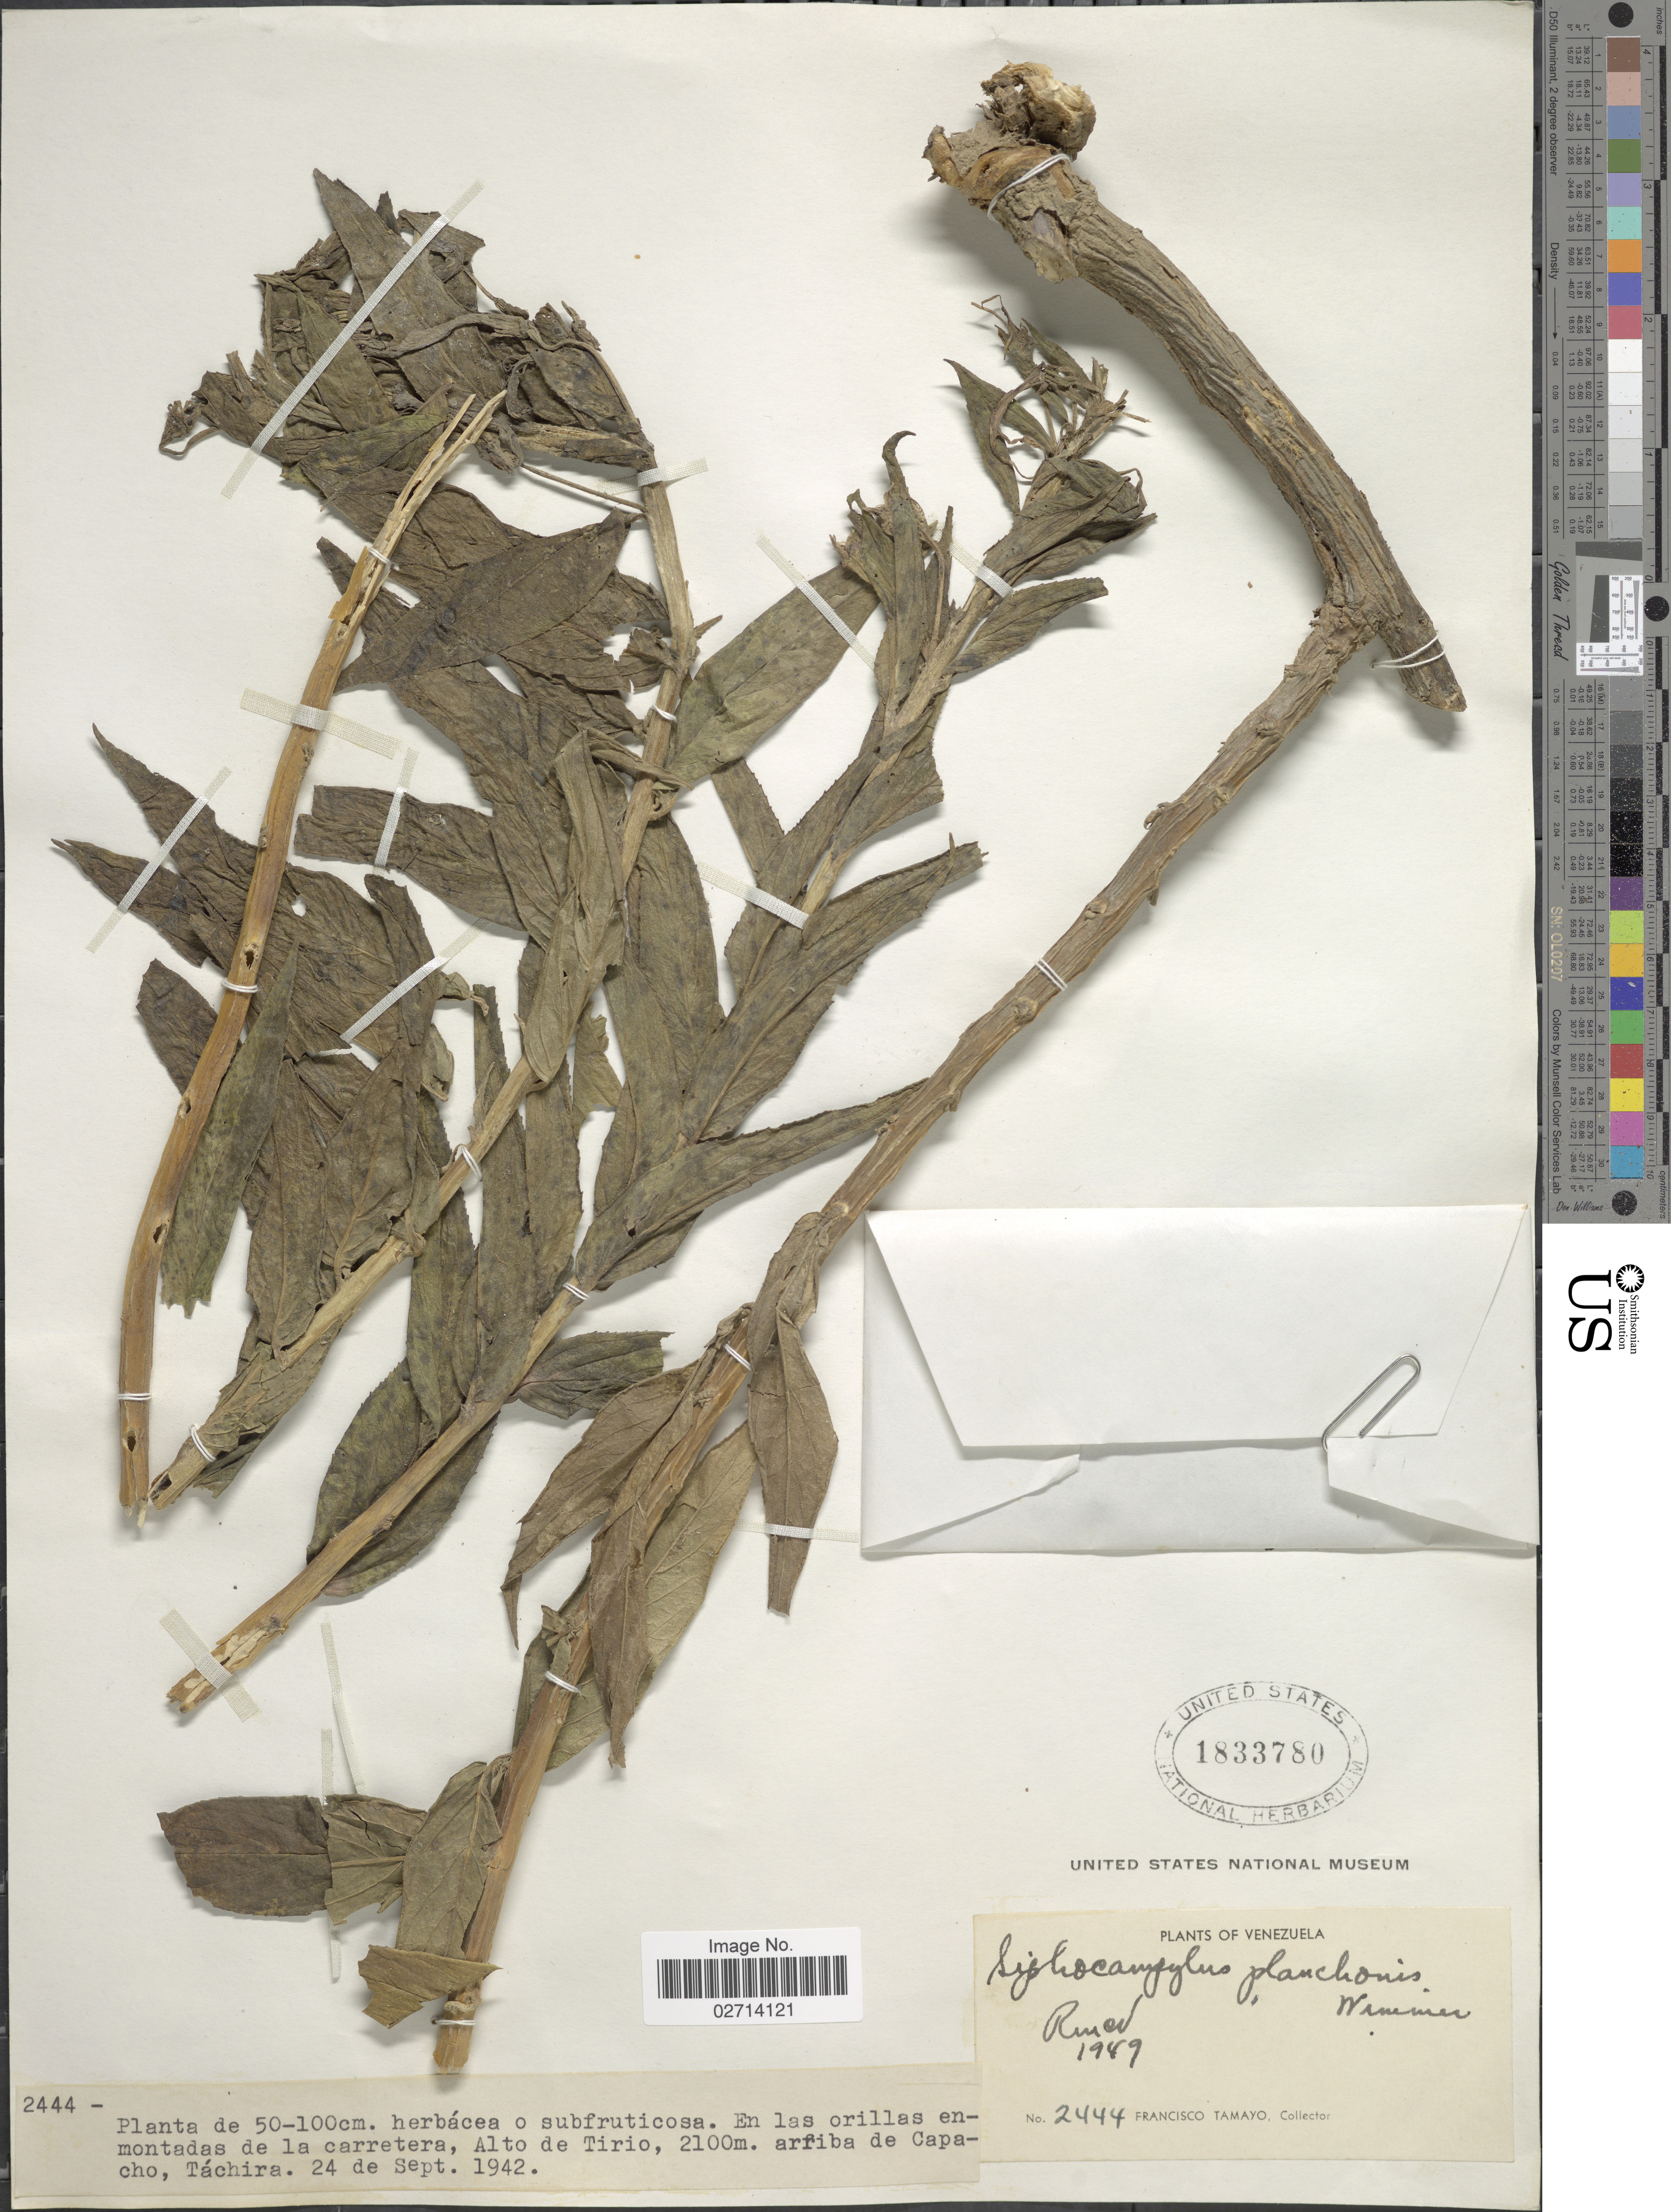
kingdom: Plantae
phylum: Tracheophyta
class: Magnoliopsida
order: Asterales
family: Campanulaceae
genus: Siphocampylus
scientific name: Siphocampylus planchonis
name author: E. Wimm.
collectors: F. Tamayo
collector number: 2444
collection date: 1942-09-24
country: Venezuela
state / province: Tachira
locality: En las orillas enmontadas de la carretera, Alto de Tirio, arriba de Capacho.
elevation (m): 2100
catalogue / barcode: US 1833780